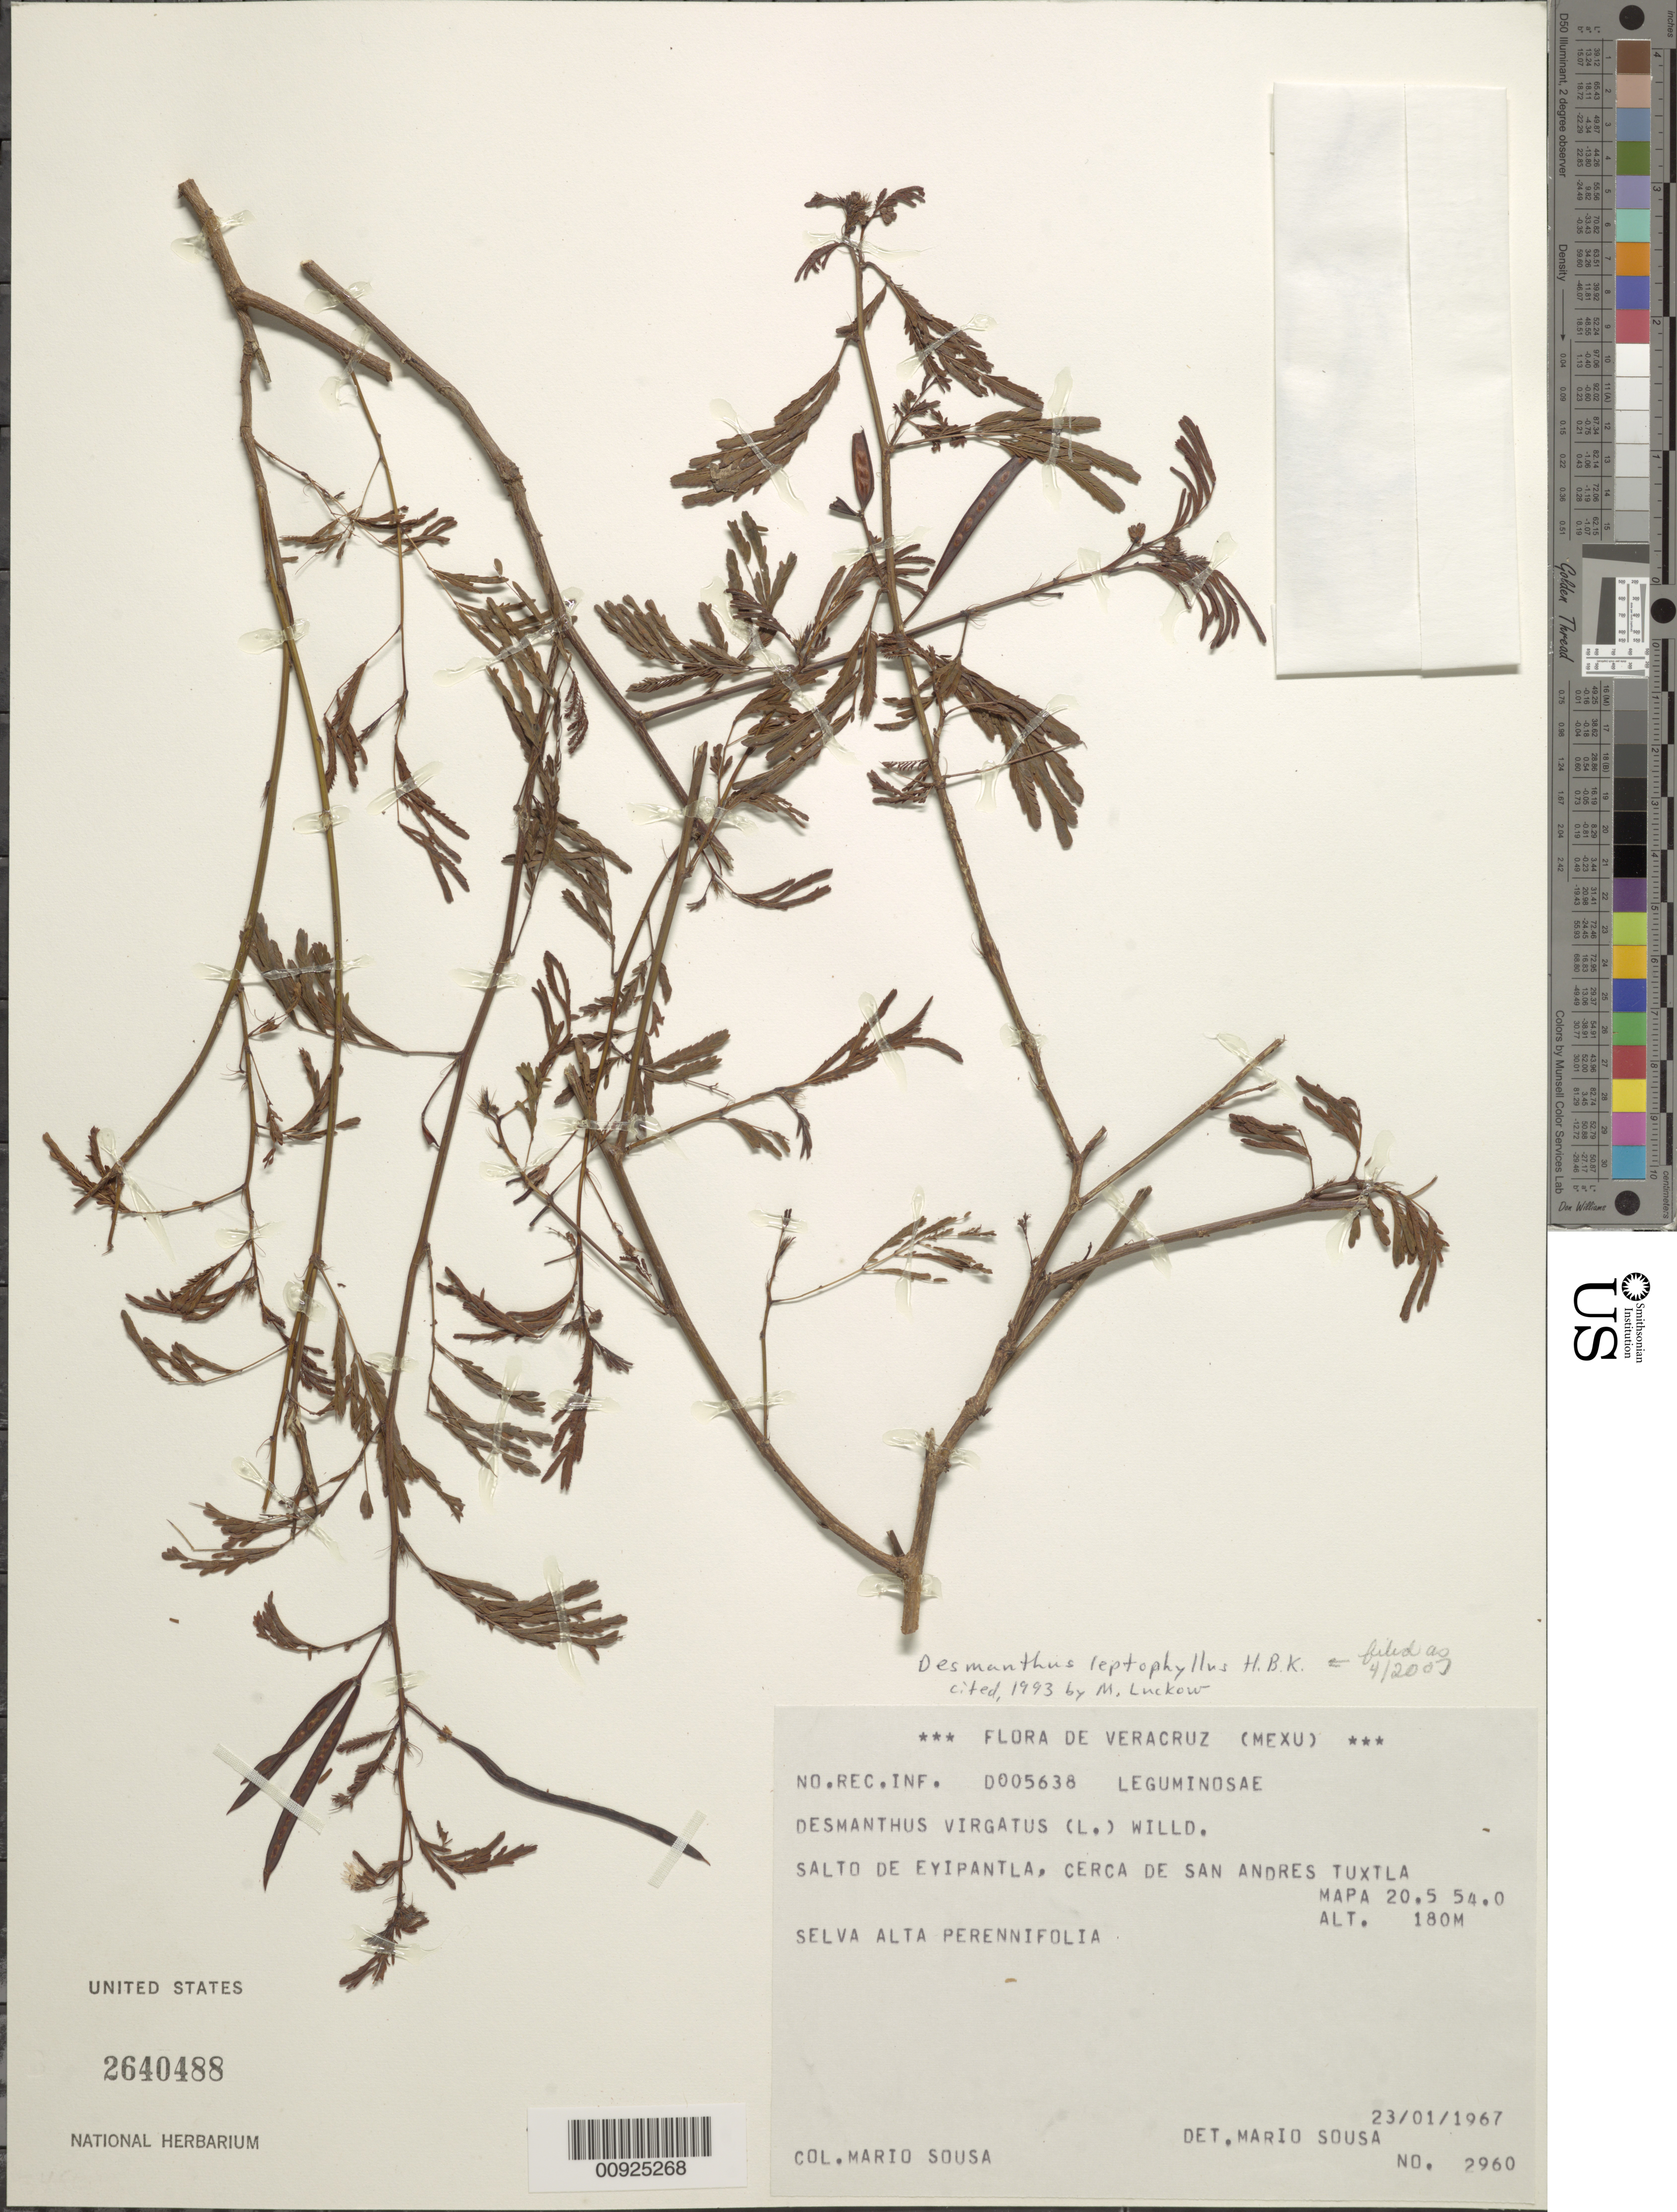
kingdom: Plantae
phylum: Tracheophyta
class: Magnoliopsida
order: Fabales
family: Fabaceae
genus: Desmanthus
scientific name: Desmanthus leptophyllus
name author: Kunth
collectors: M. Sousa S.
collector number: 2960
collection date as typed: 23 Jan 1967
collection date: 1967-01-23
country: Mexico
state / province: Veracruz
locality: Salto de Eyipantla, cerca de San Andrés Tuxtla, Veracruz. Mapa 20.5 54.0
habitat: Selva alta perennifolia.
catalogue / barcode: US 2640488